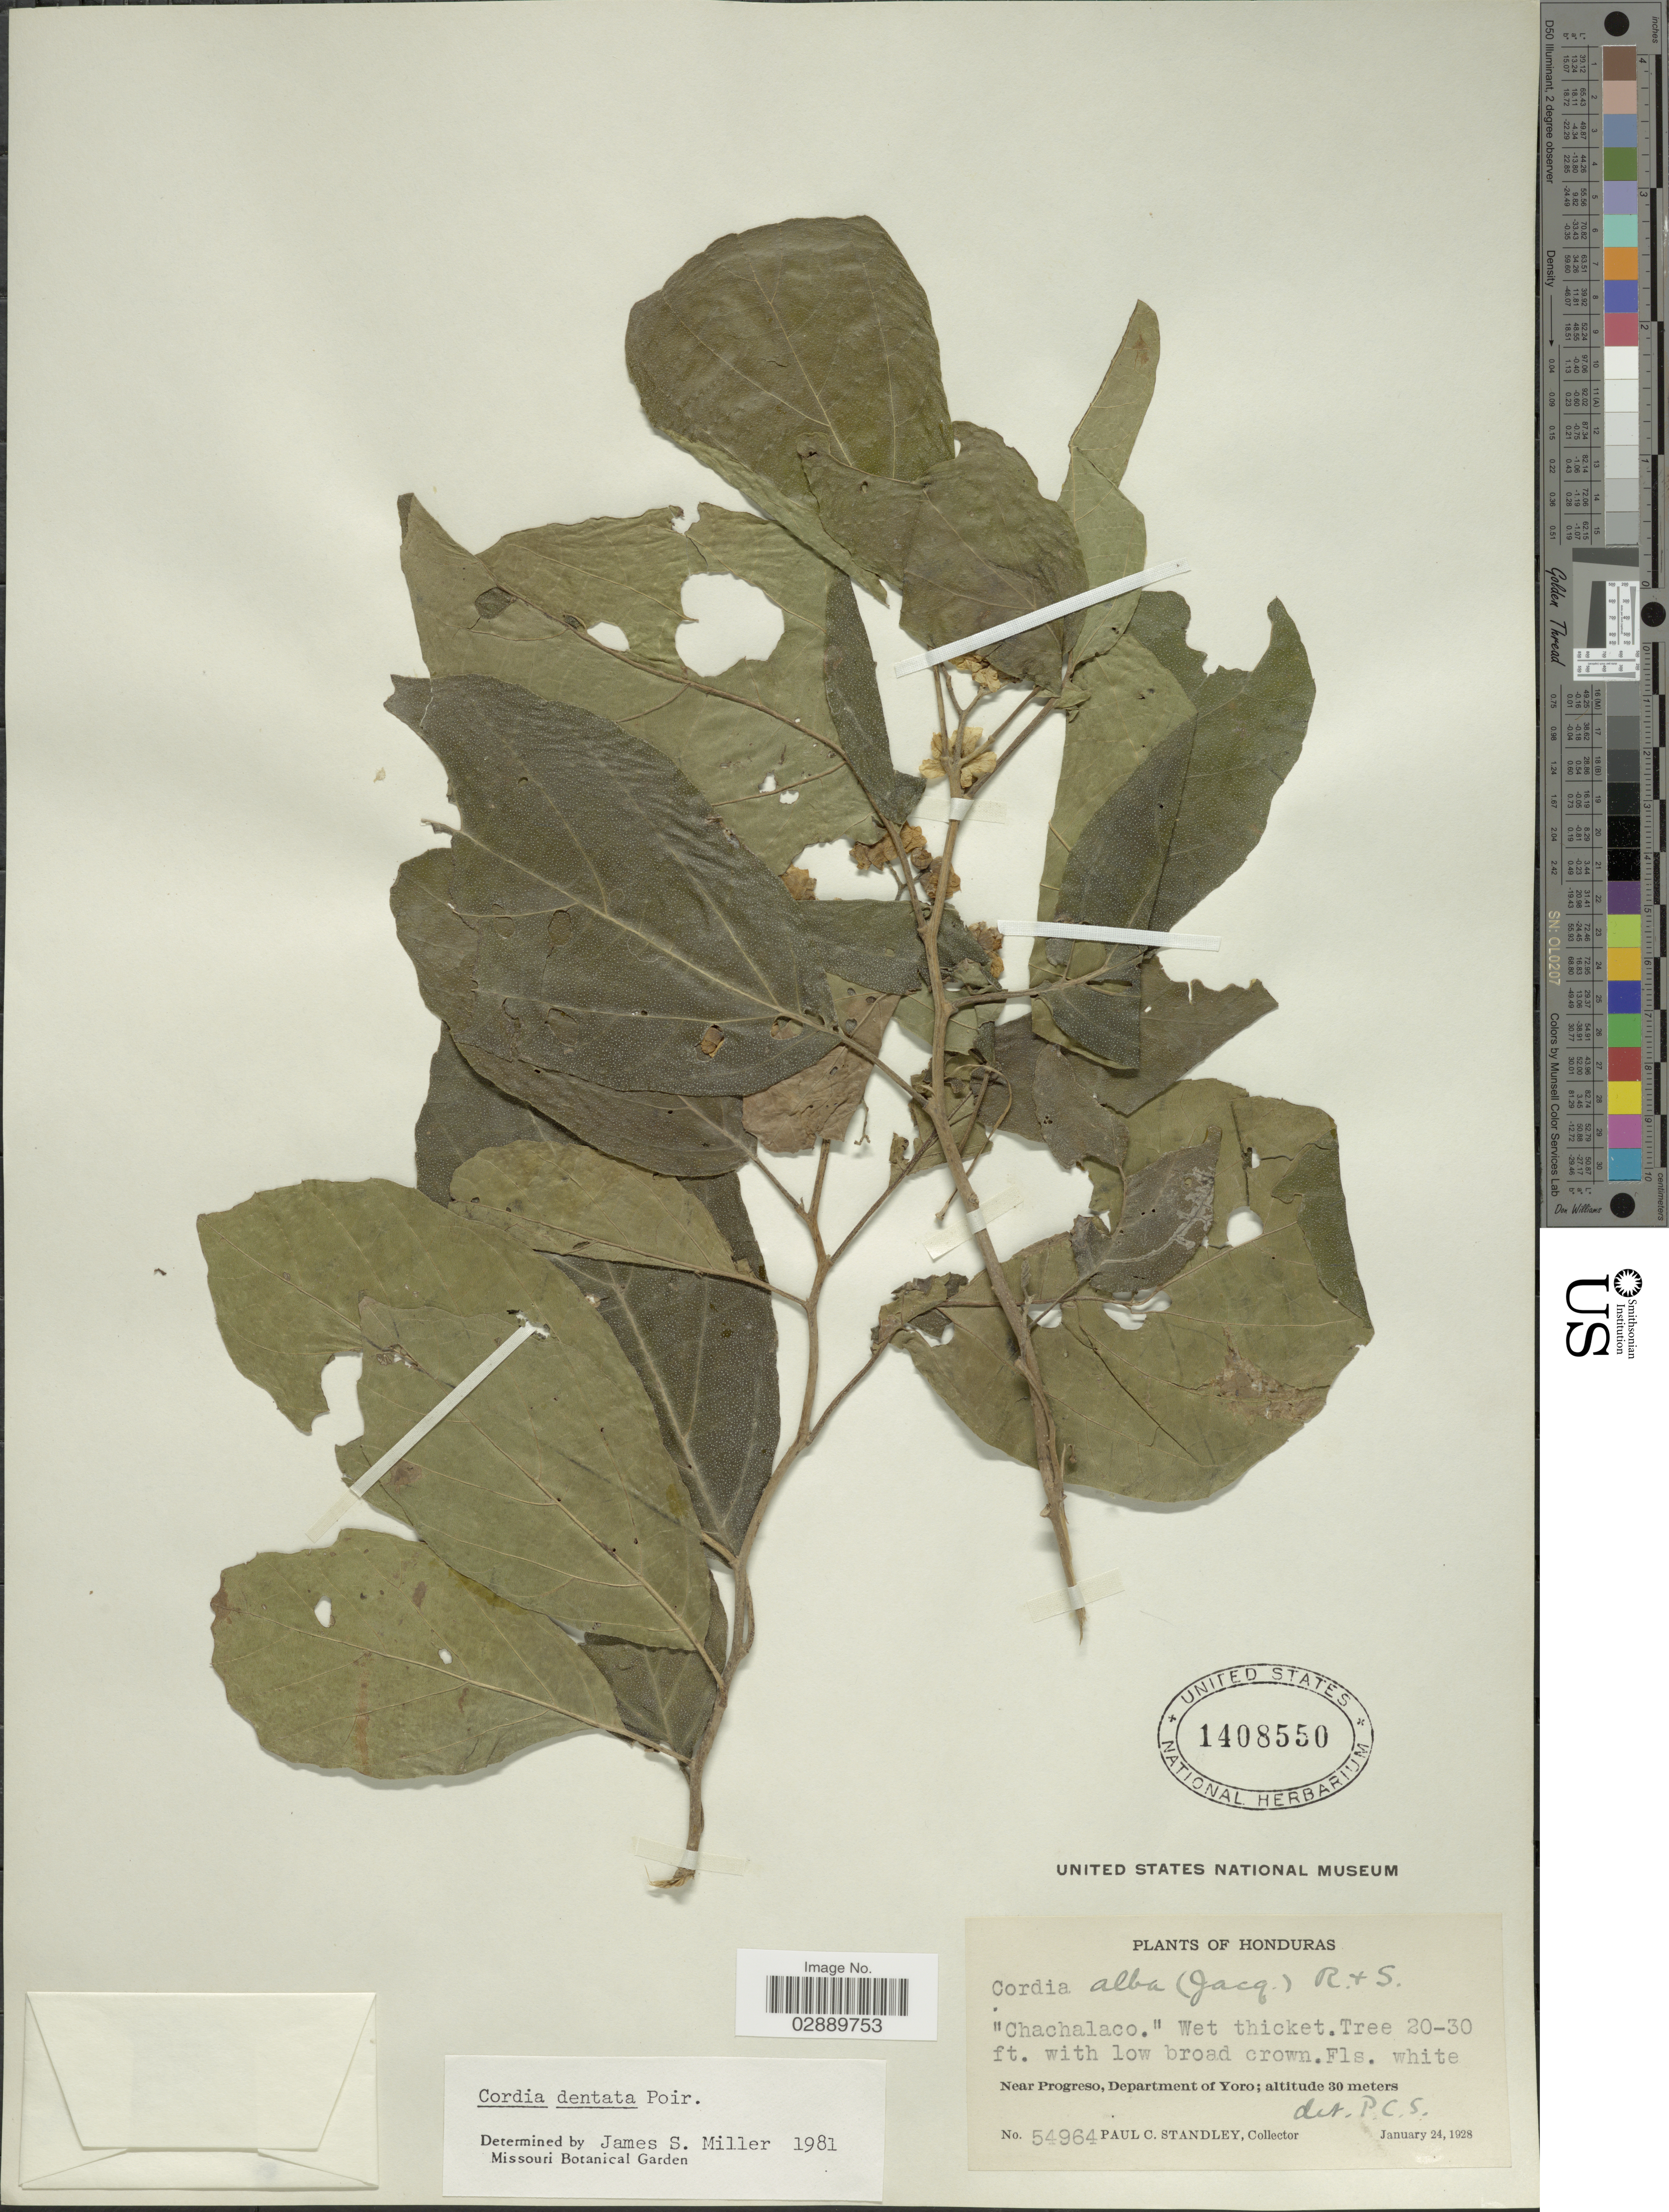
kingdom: Plantae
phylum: Tracheophyta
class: Magnoliopsida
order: Boraginales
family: Cordiaceae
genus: Cordia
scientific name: Cordia dentata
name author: Poir.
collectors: P. C. Standley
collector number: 54964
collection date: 1928-01-24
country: Honduras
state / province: Yoro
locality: Near Progreso, Department of Yoro.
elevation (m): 30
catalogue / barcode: US 1408550